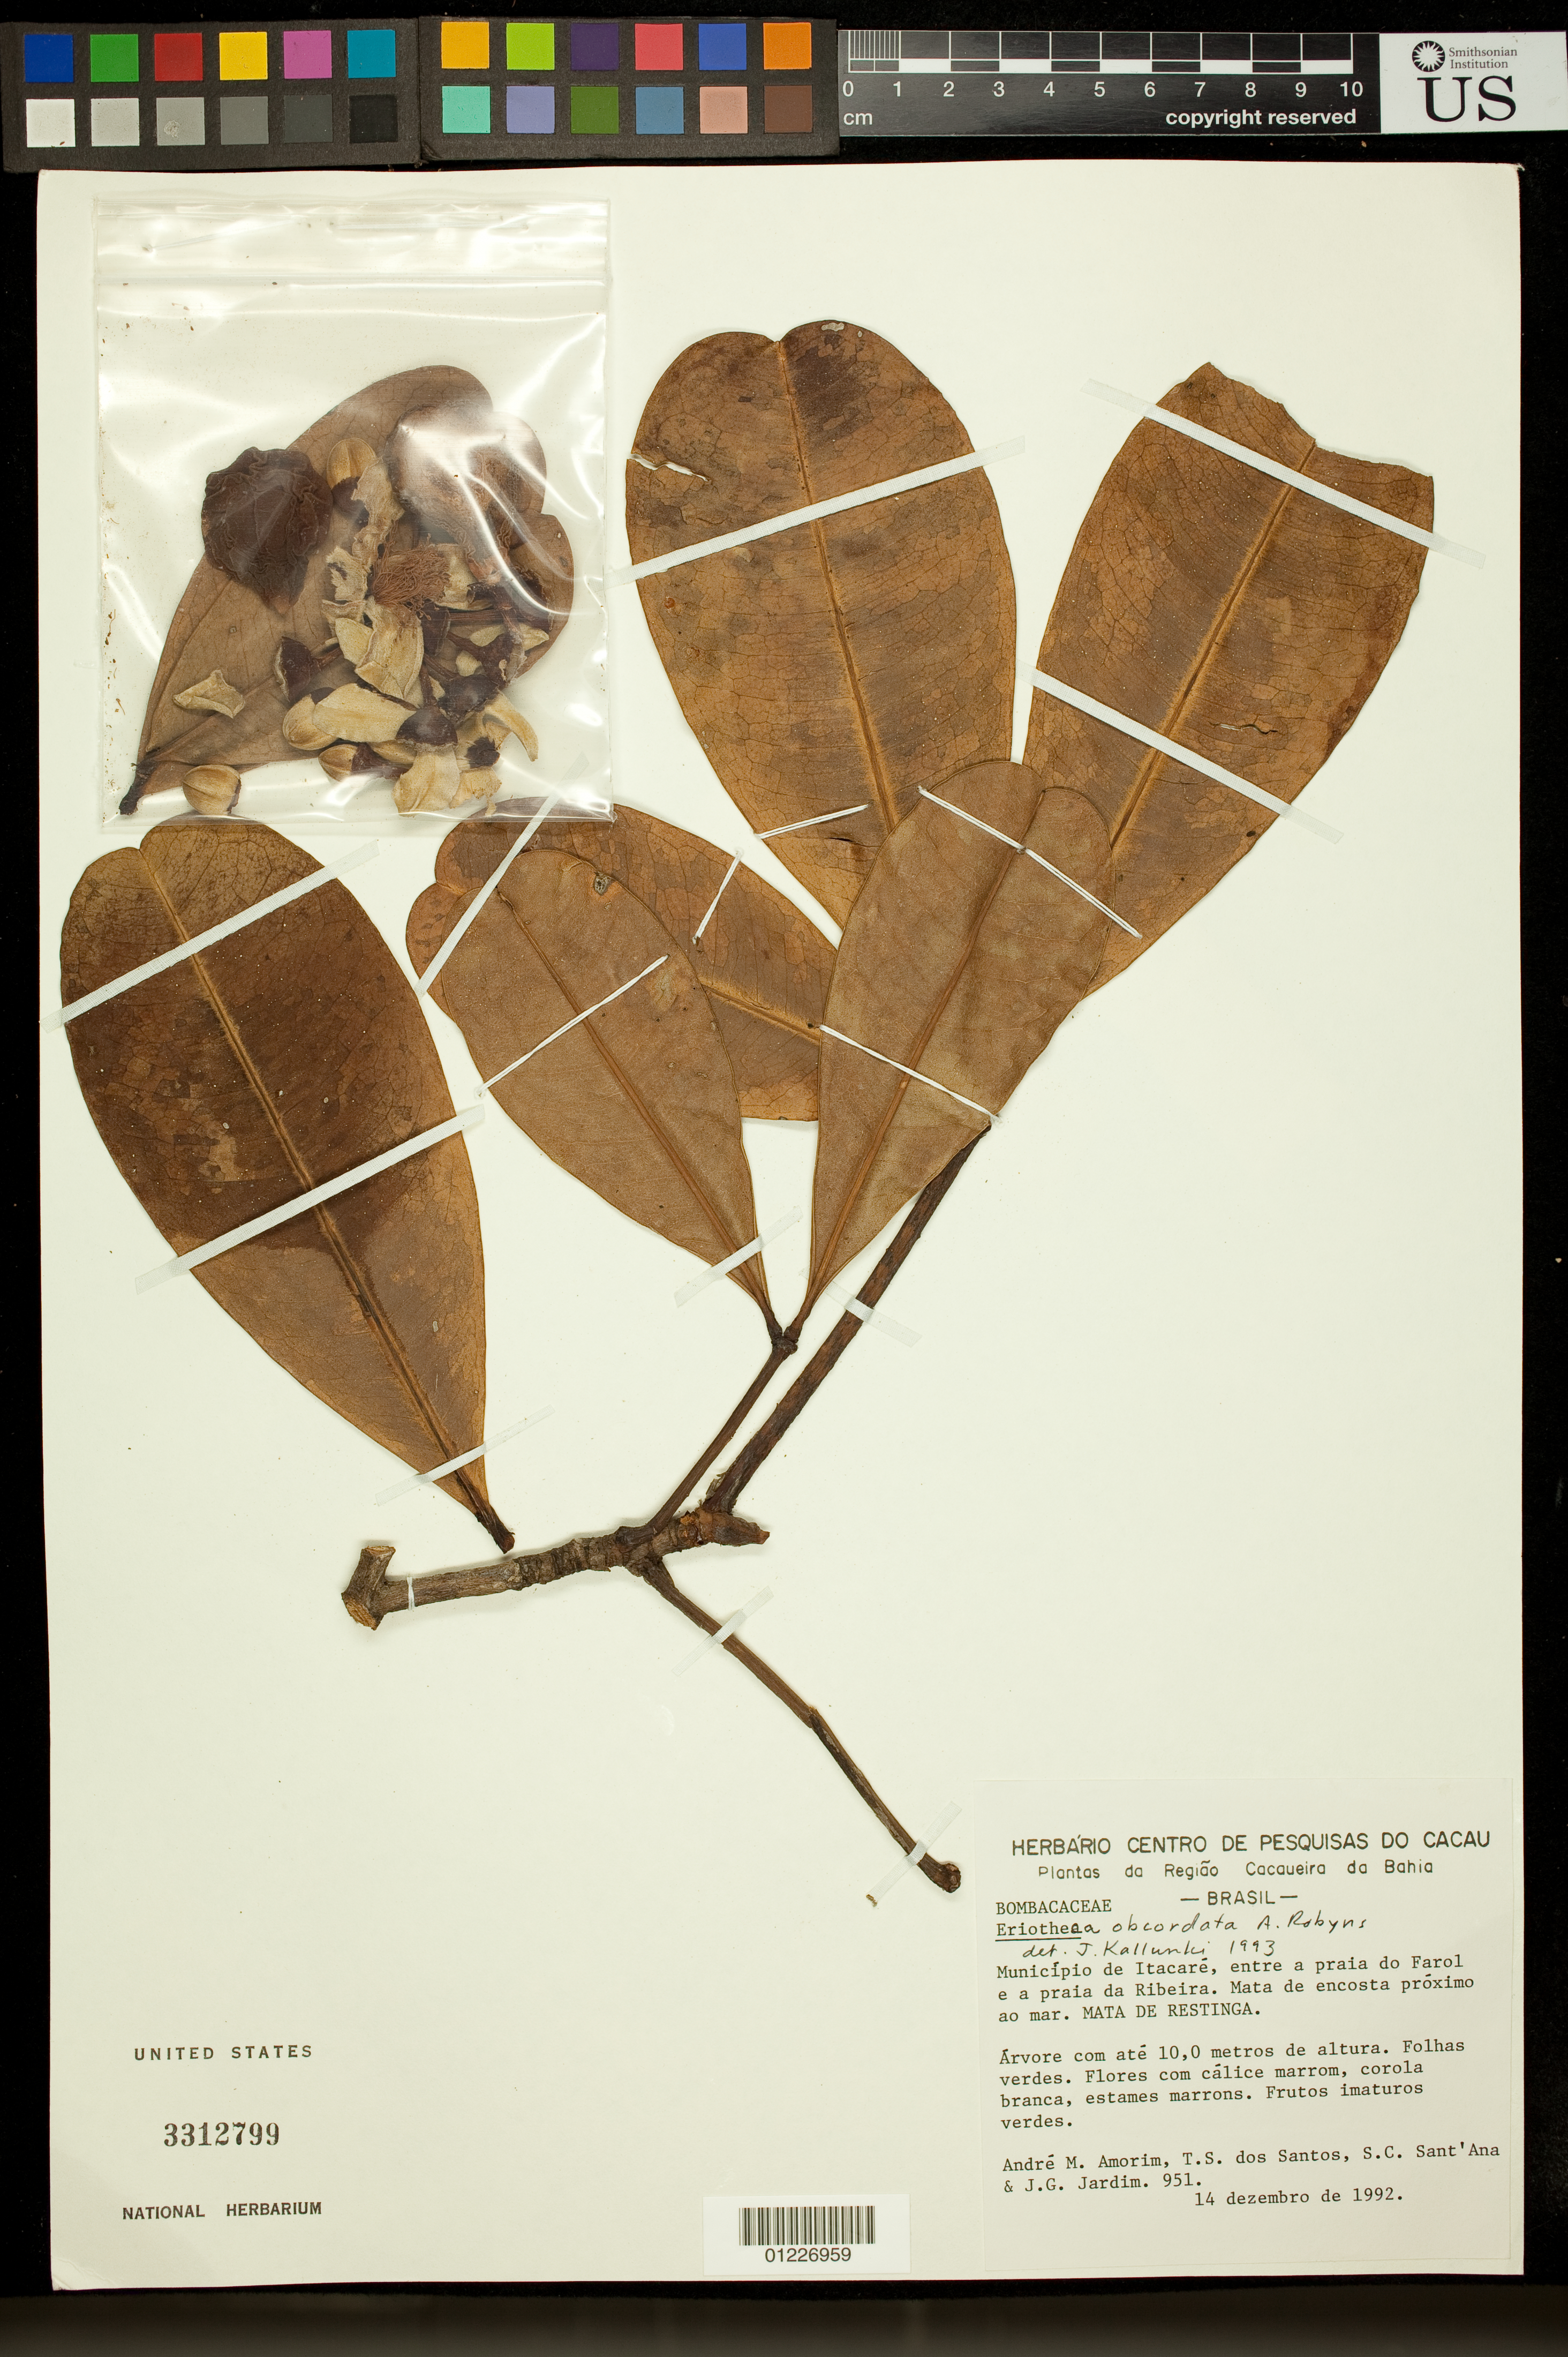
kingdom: Plantae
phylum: Tracheophyta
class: Magnoliopsida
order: Malvales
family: Malvaceae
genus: Pachira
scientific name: Pachira macrophylla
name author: (K. Schum.) V.N. Yoshik. & M.C. Duarte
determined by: Dorr, Laurence J., Curator (BOT), Smithsonian Institution - National Museum of Natural History (UNITED STATES)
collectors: A. M. Amorim, T. dos Santos, S. C. Sant'Ana & J. Jardim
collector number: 951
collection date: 1992-12-14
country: Brazil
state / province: Bahia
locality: Municipio de Itacare, entre a praia do Farol e a praia da Ribiera. Mata de encosta proximo ao mar. Mata de Restinga.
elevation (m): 10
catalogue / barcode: US 3312799